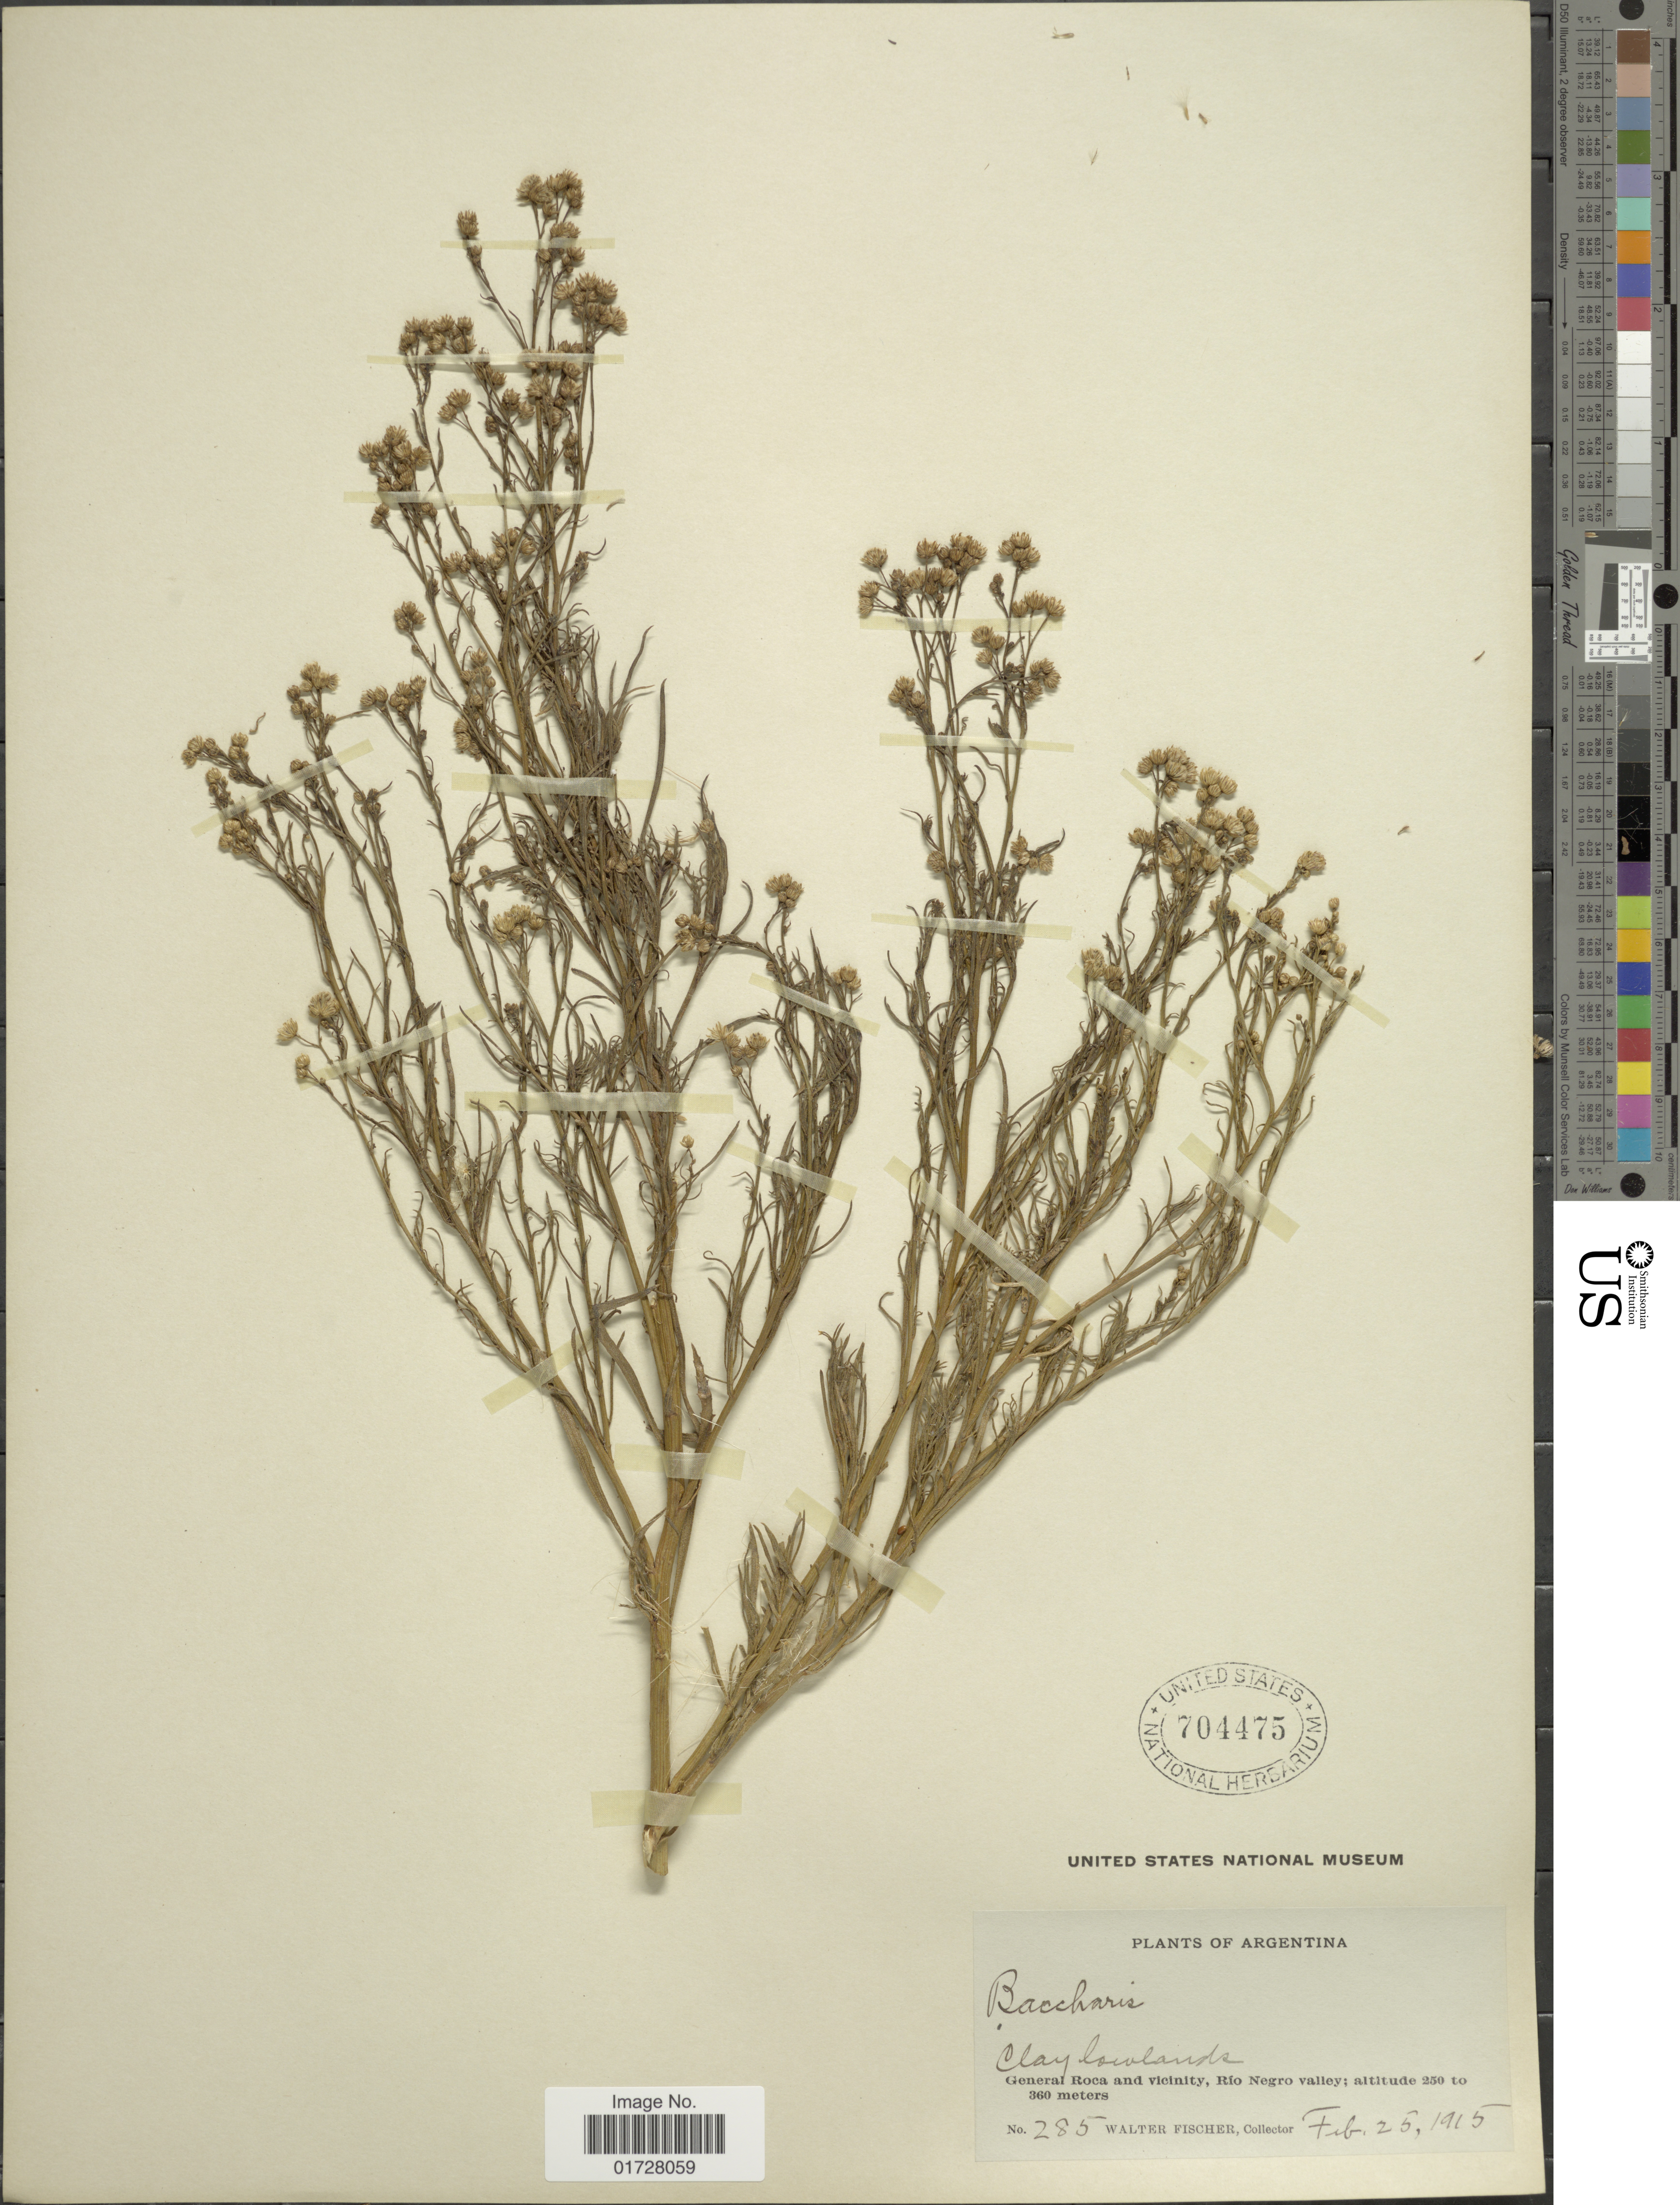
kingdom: Plantae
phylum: Tracheophyta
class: Magnoliopsida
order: Asterales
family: Asteraceae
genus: Baccharis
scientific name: Baccharis sp.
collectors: W. Fischer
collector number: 285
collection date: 1915-02-25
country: Argentina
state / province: Rio Negro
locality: General Roca and vicinity, Rio Negro Valley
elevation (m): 250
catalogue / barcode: US 704475